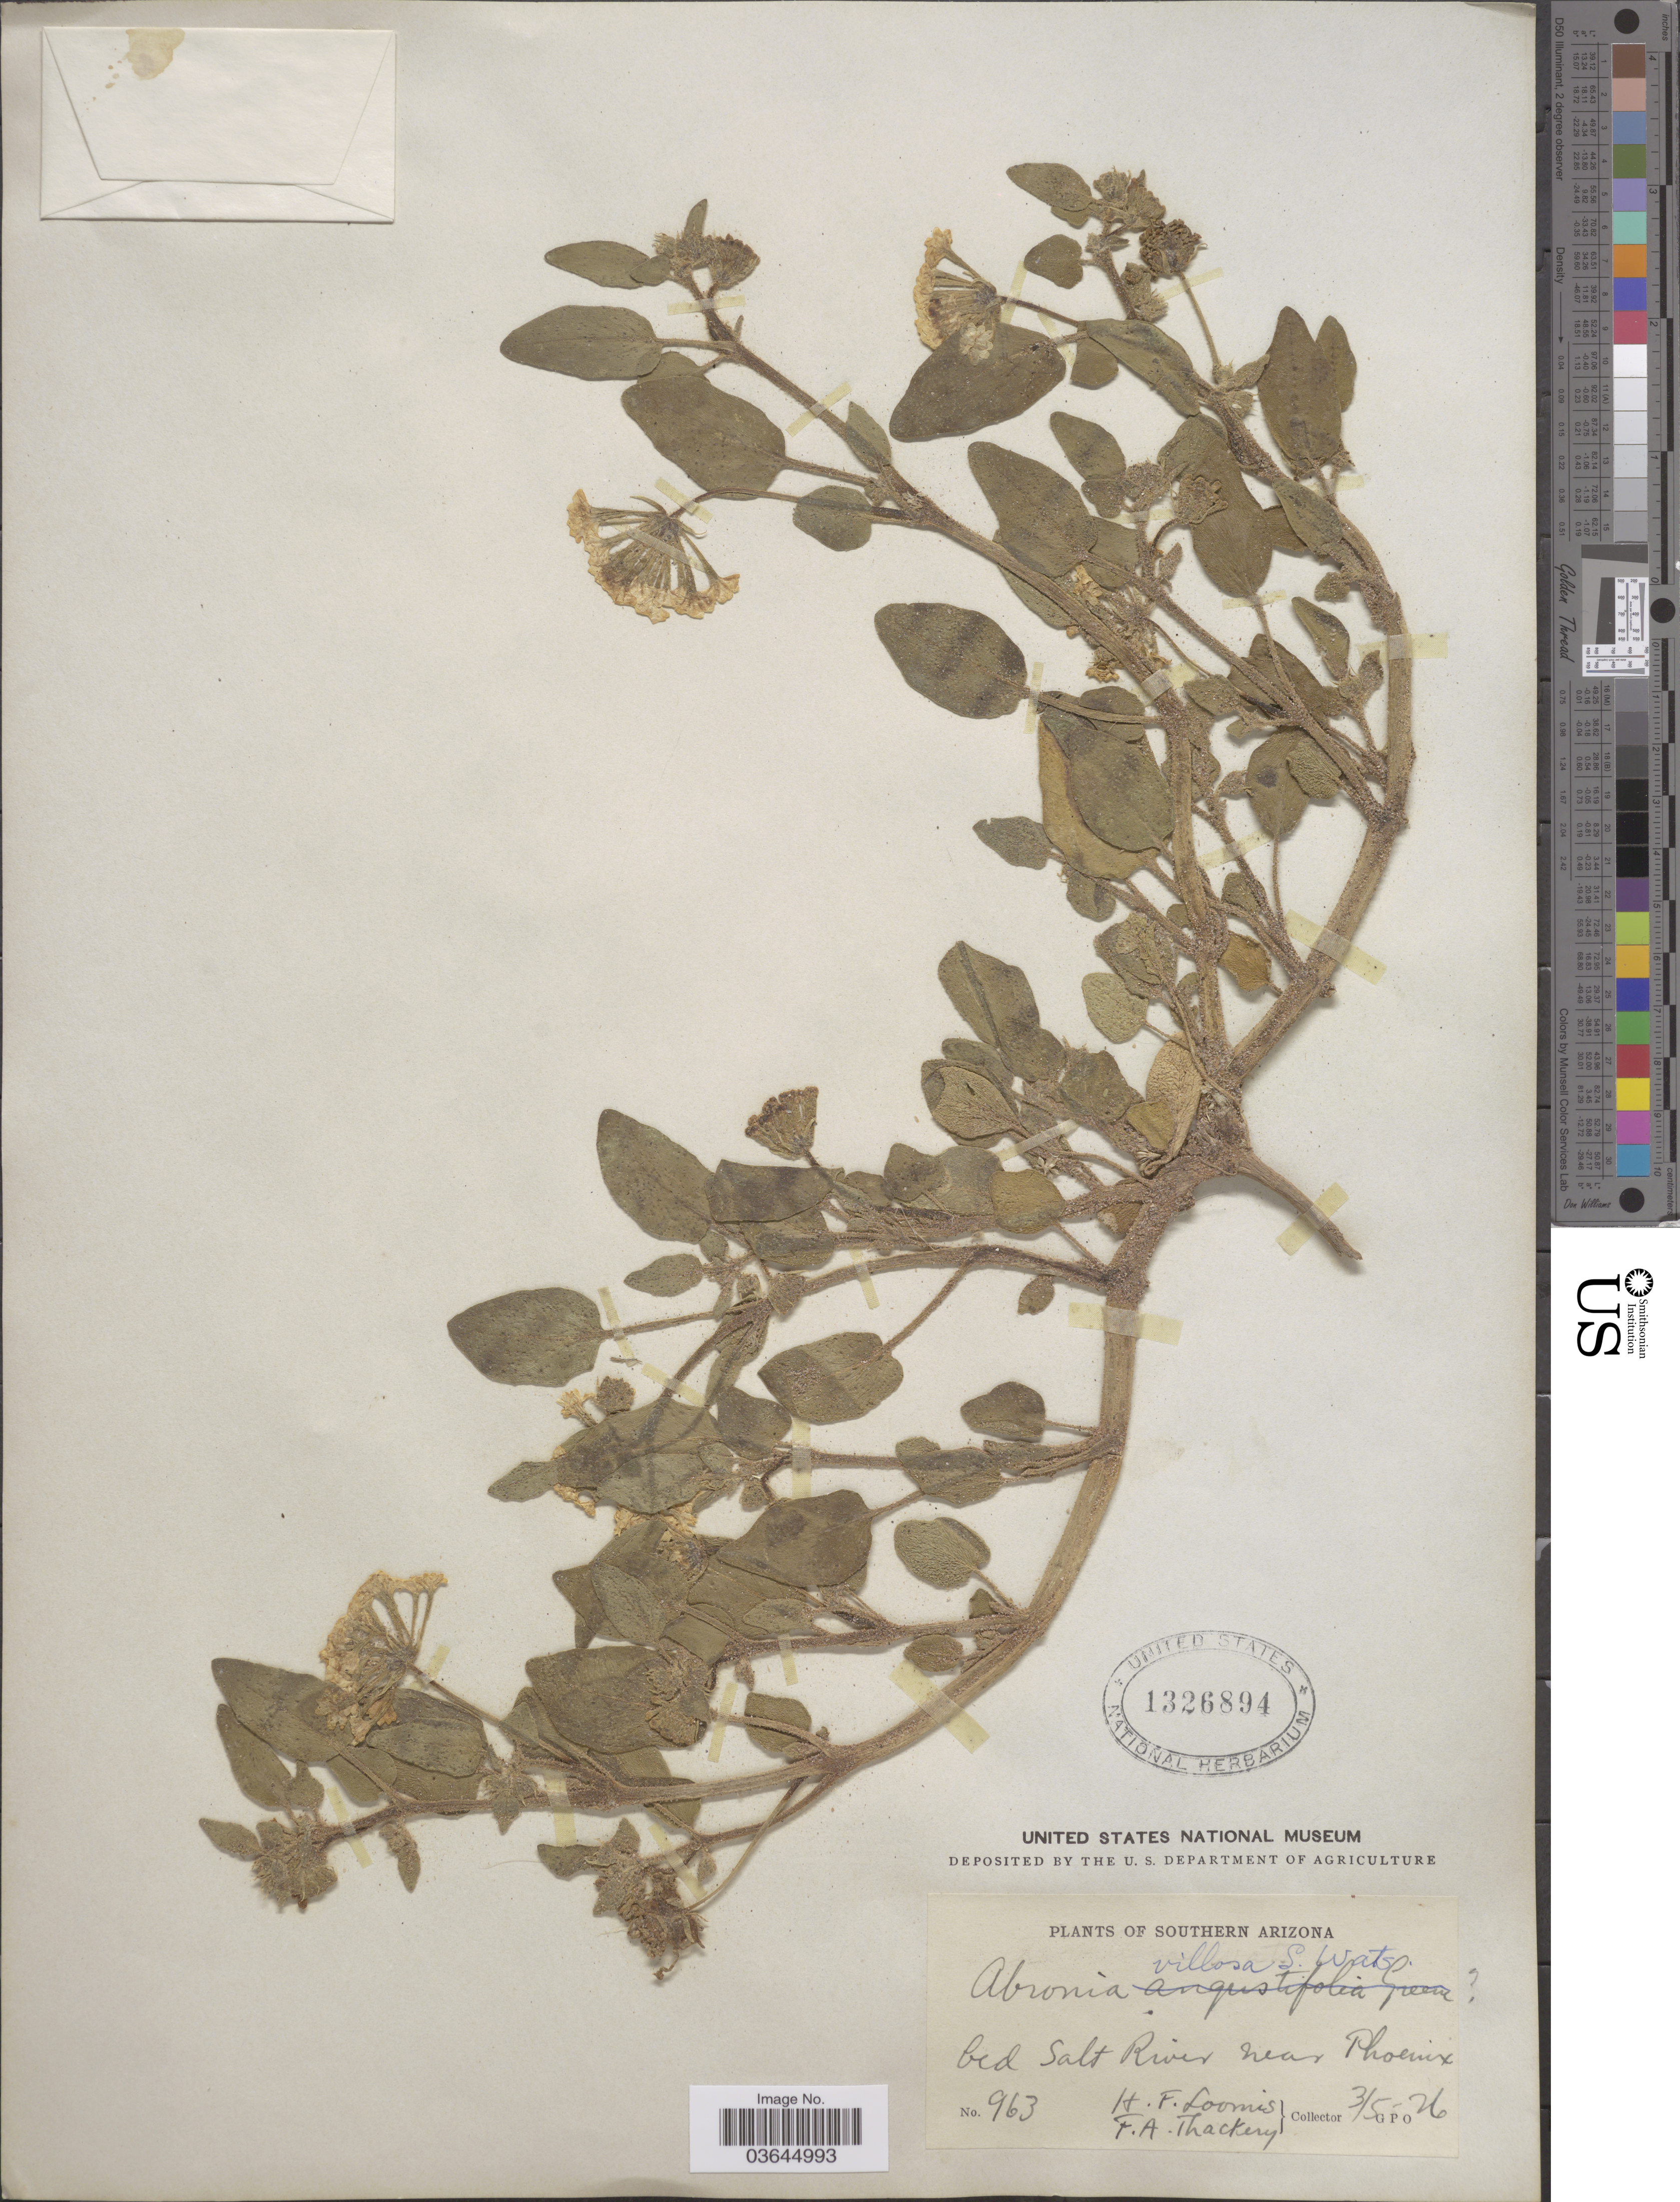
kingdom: Plantae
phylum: Tracheophyta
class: Magnoliopsida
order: Caryophyllales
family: Nyctaginaceae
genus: Abronia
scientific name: Abronia villosa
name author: S. Watson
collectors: H. F. Loomis & F. Thackery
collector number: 963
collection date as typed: Transcribed d/m/y: 5/3/26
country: United States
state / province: Arizona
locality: Southern Arizona. Bed Salt River near Phoenix.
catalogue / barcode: US 1326894